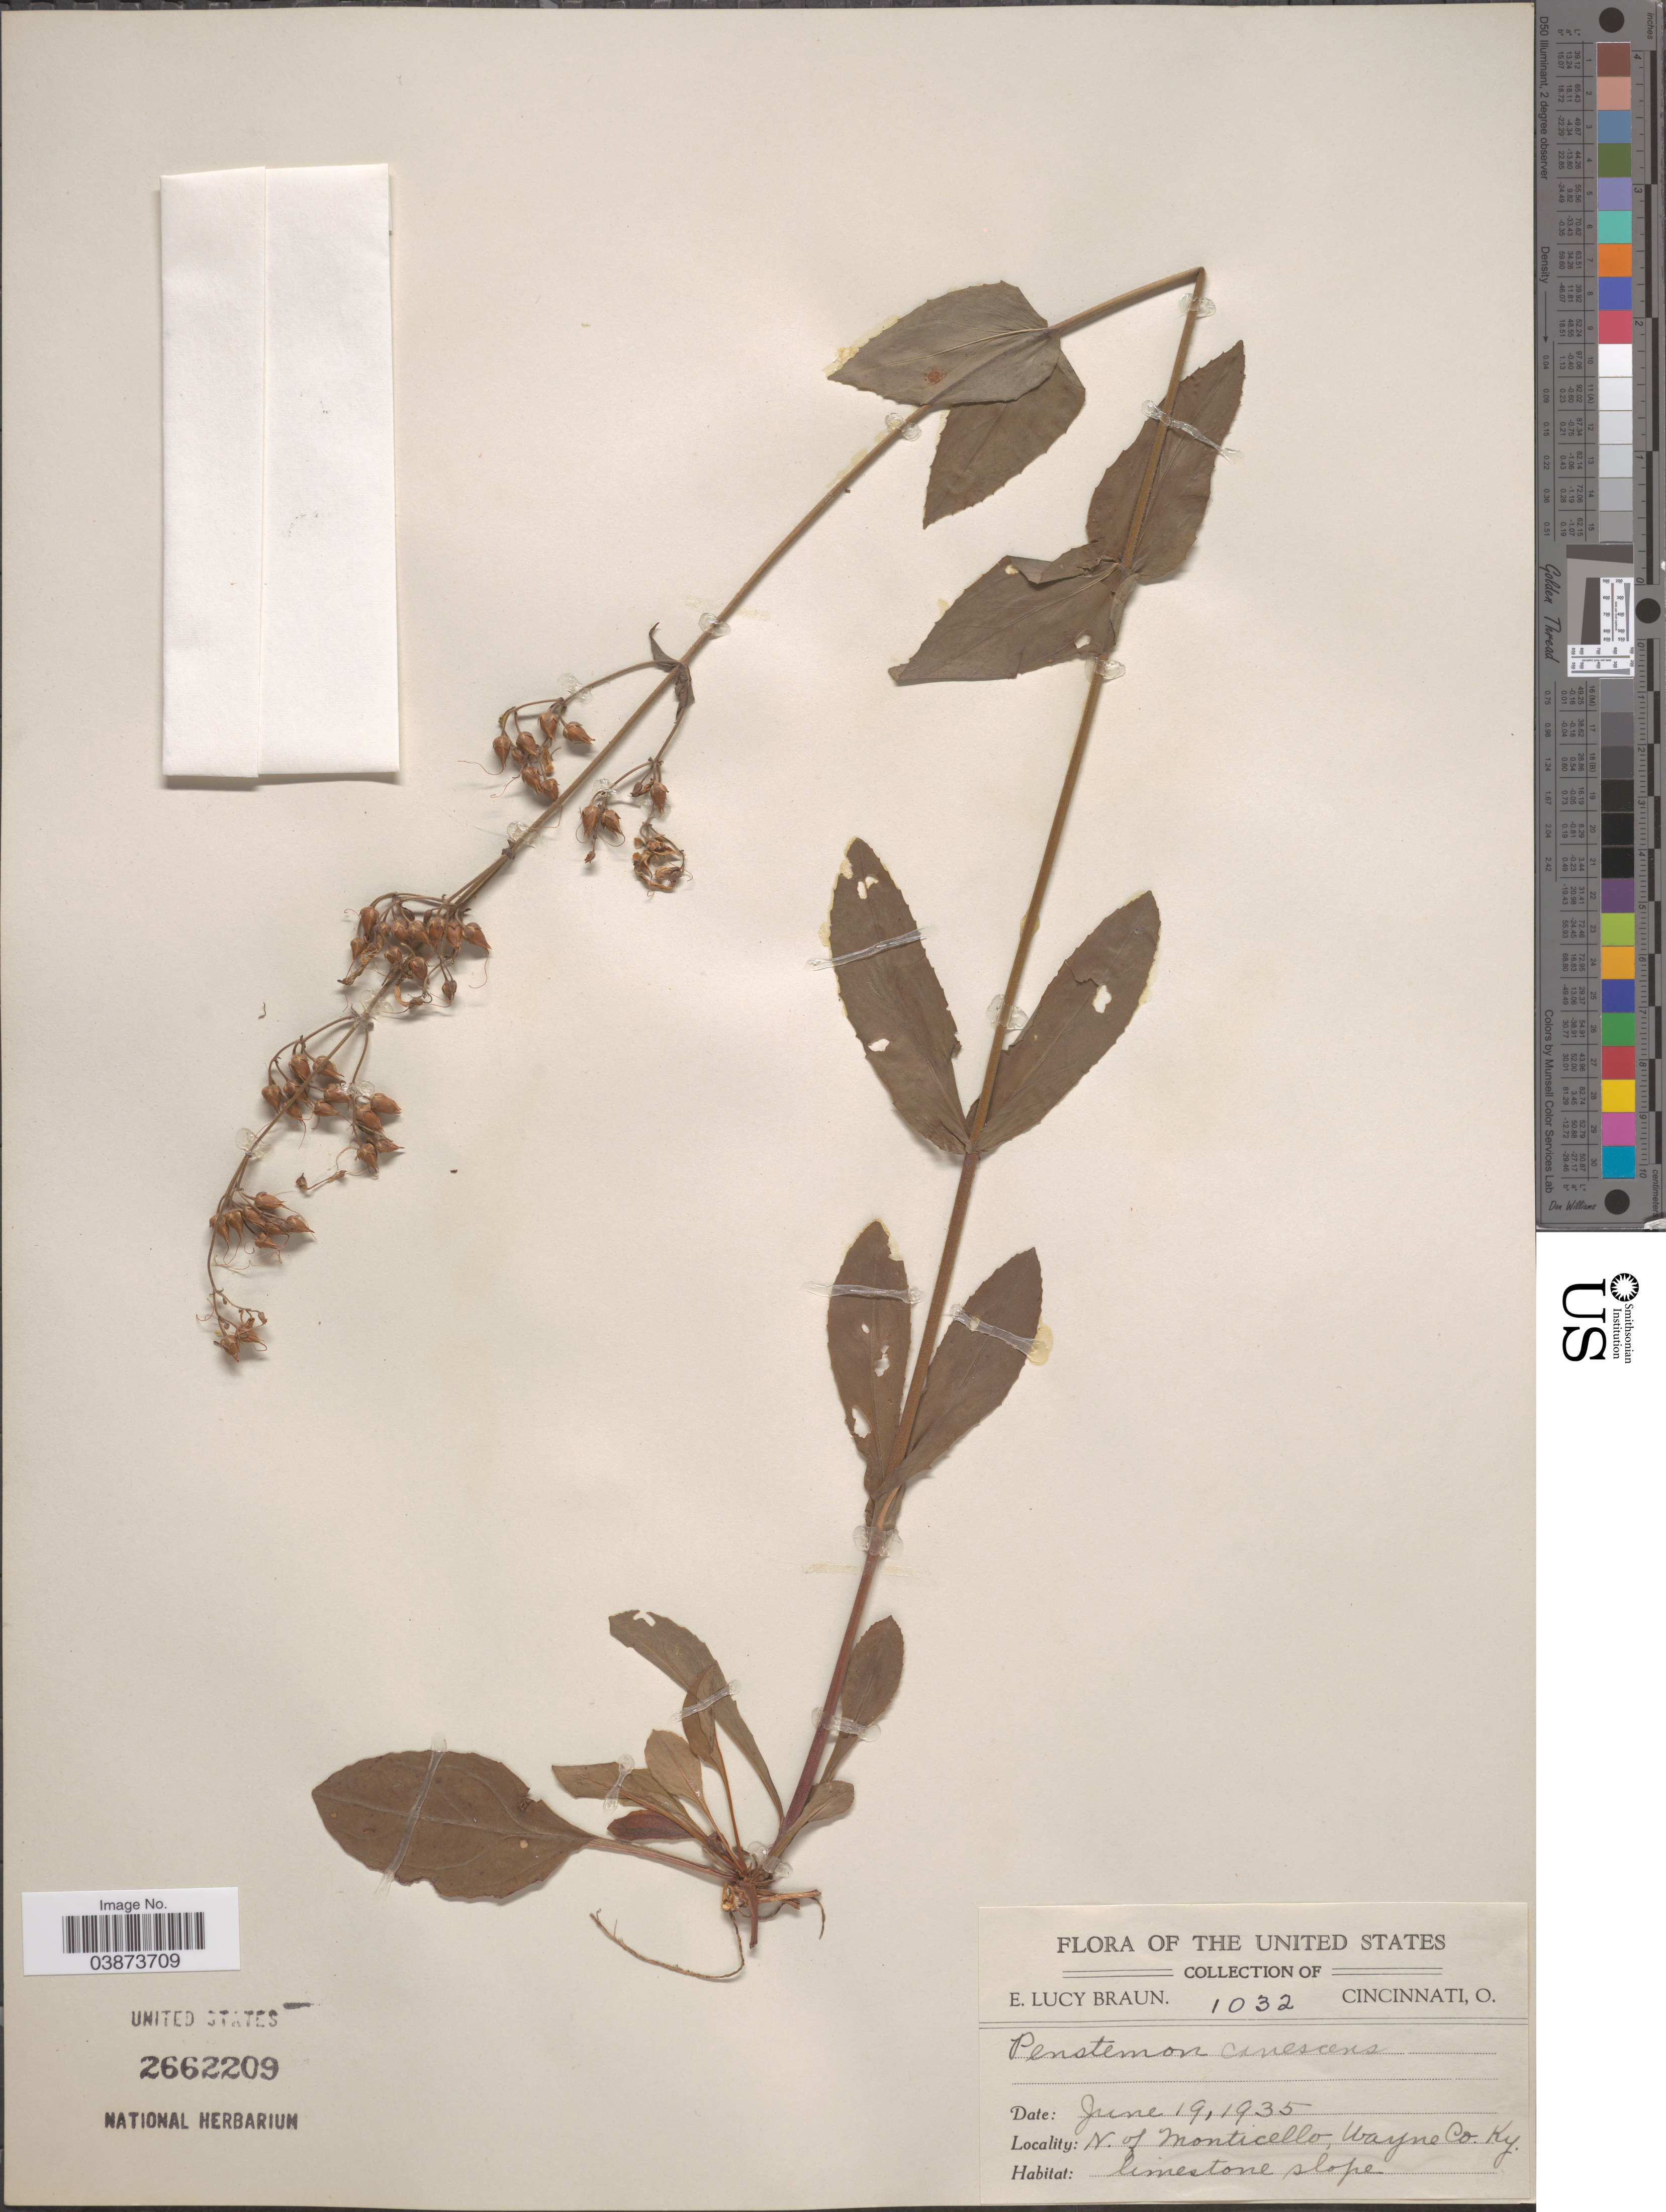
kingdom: Plantae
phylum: Tracheophyta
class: Magnoliopsida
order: Lamiales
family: Plantaginaceae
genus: Penstemon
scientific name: Penstemon canescens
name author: L.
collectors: E. L. Braun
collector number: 1032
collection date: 1935-06-19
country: United States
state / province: Kentucky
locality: N. of Monticelle, Wayne Co.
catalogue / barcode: US 2662209